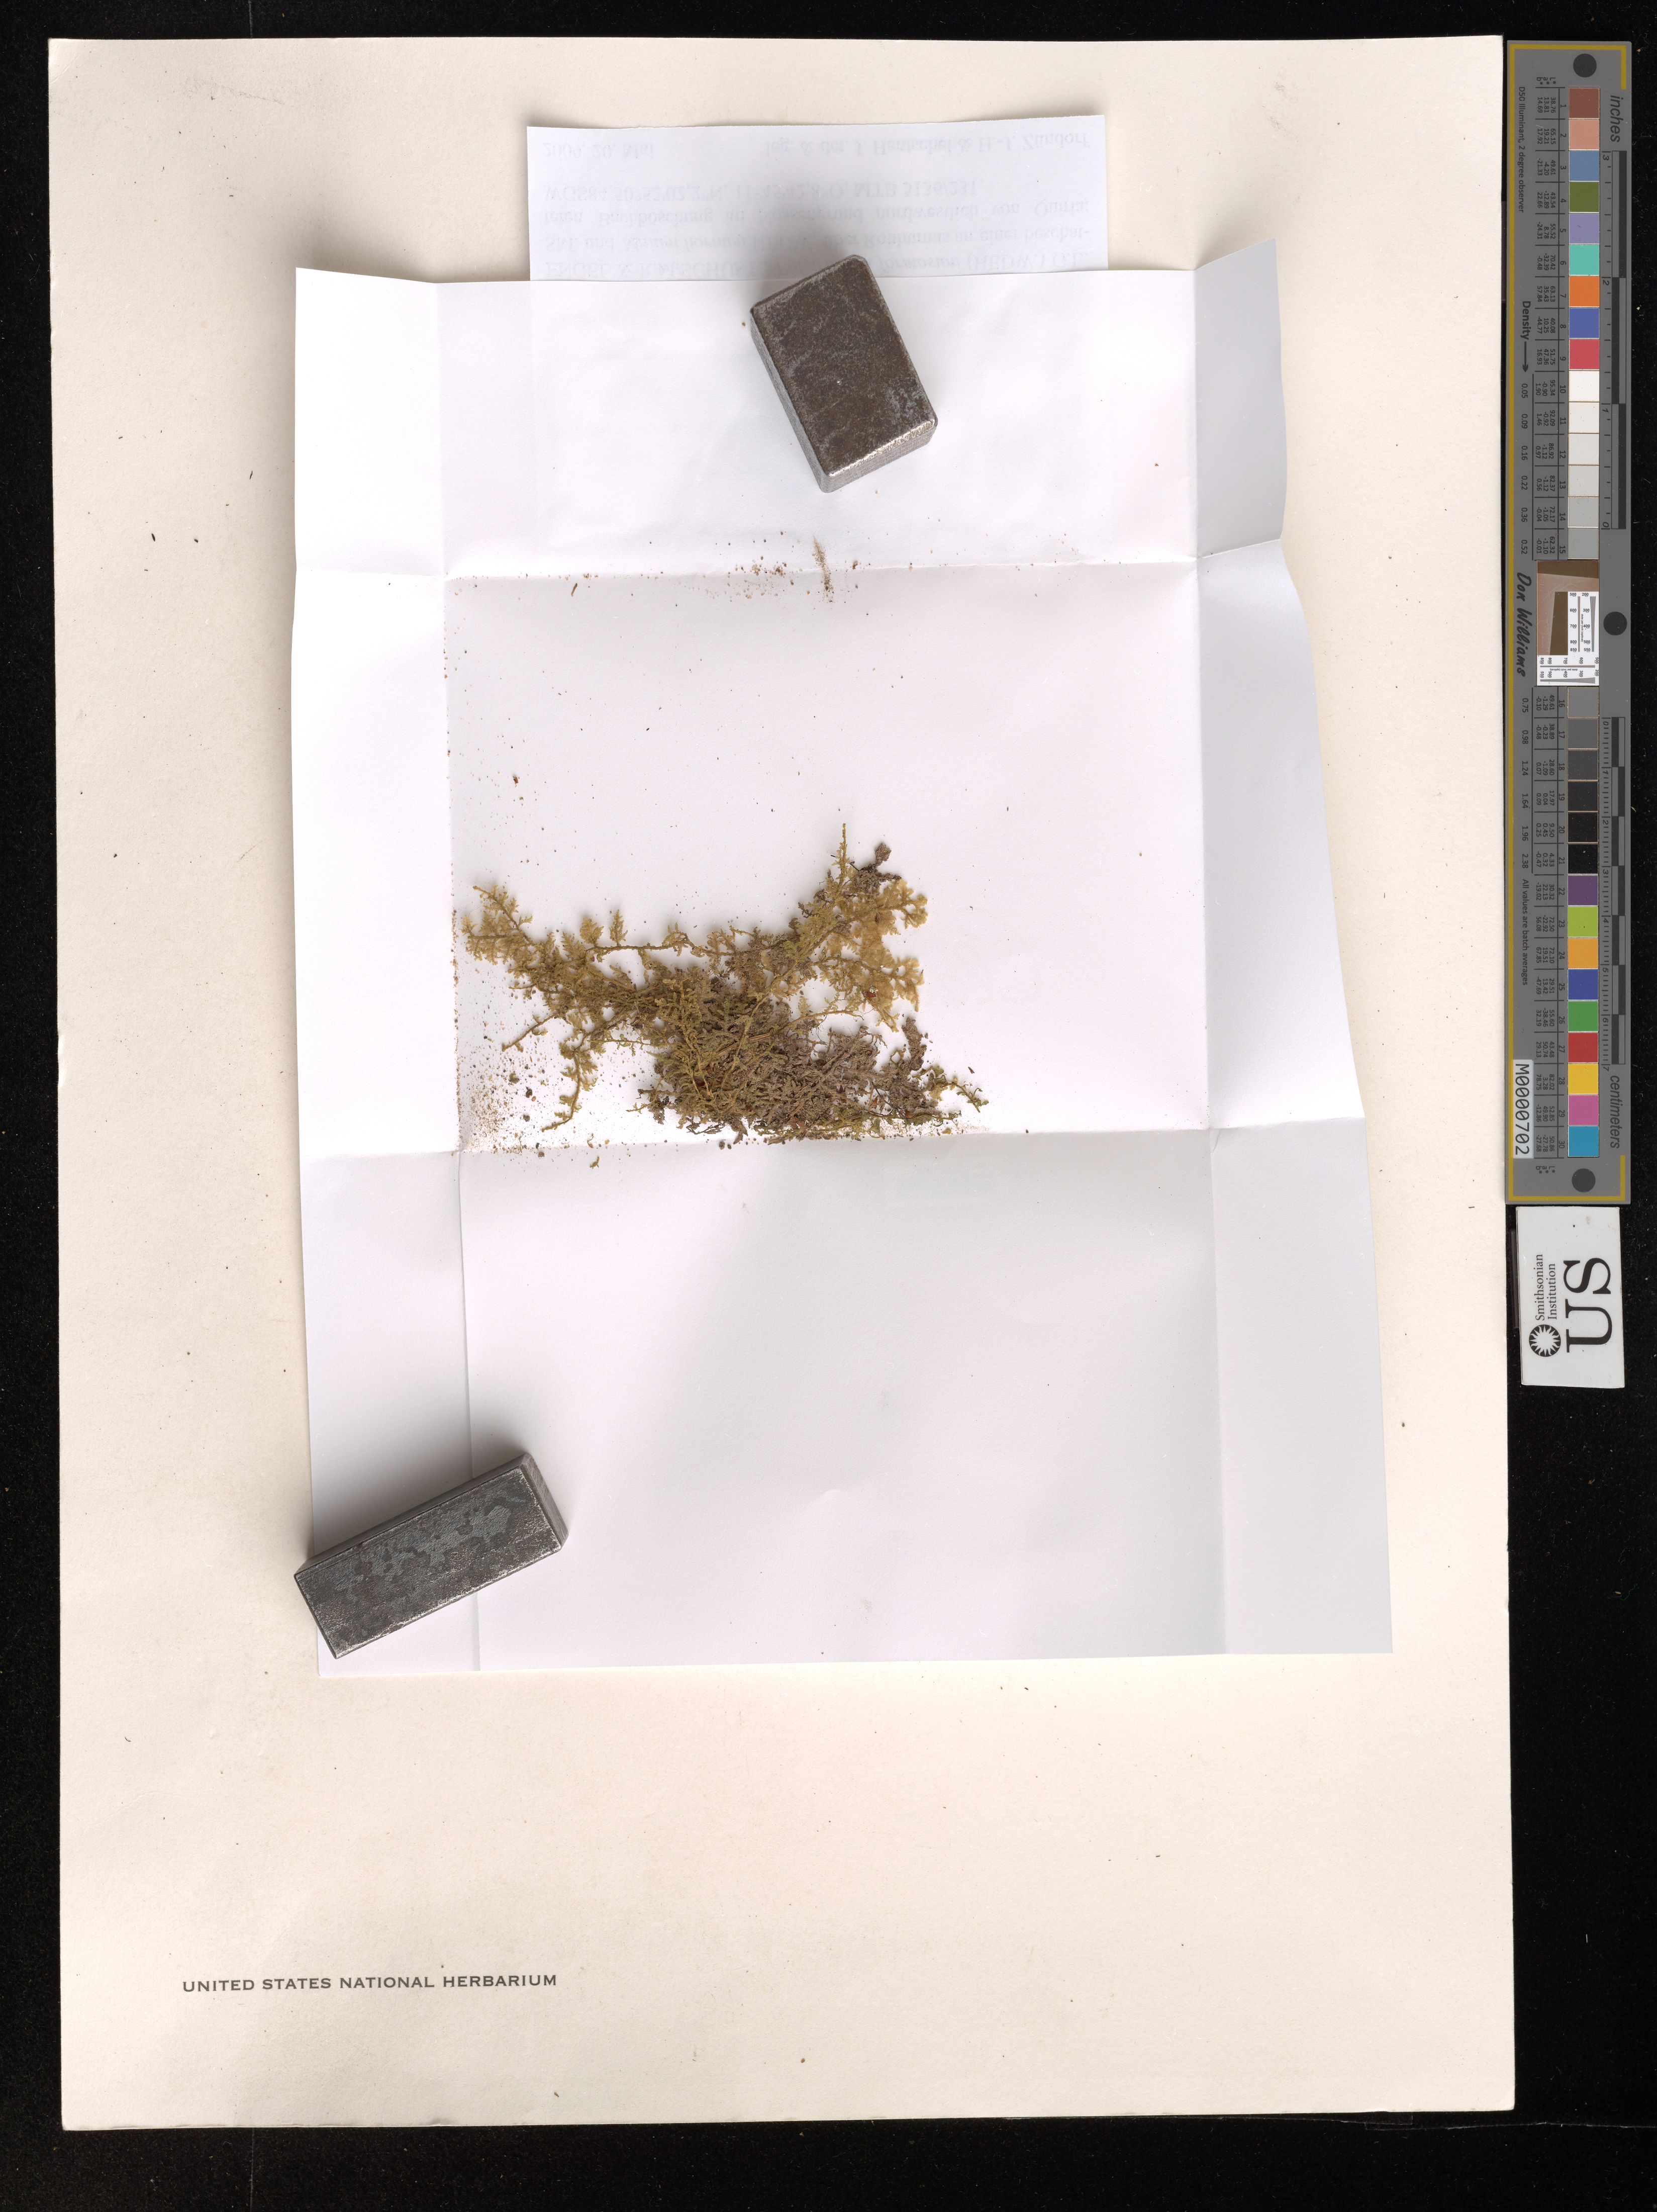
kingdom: Plantae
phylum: Marchantiophyta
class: Jungermanniopsida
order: Jungermanniales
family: Trichocoleaceae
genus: Trichocolea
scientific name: Trichocolea tomentella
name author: (Ehrh.) Dumort.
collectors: J. Hentschel & H. Zündorf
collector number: Bryo 03370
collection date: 2009-05-20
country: Germany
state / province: Thüringen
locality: Thüringer Holzland: Stadtroda. Rohhumus an einer beschatteten Bachböschung im Nossengrund nordwestlich von Quirla. WGS84. MTB 5136/231.